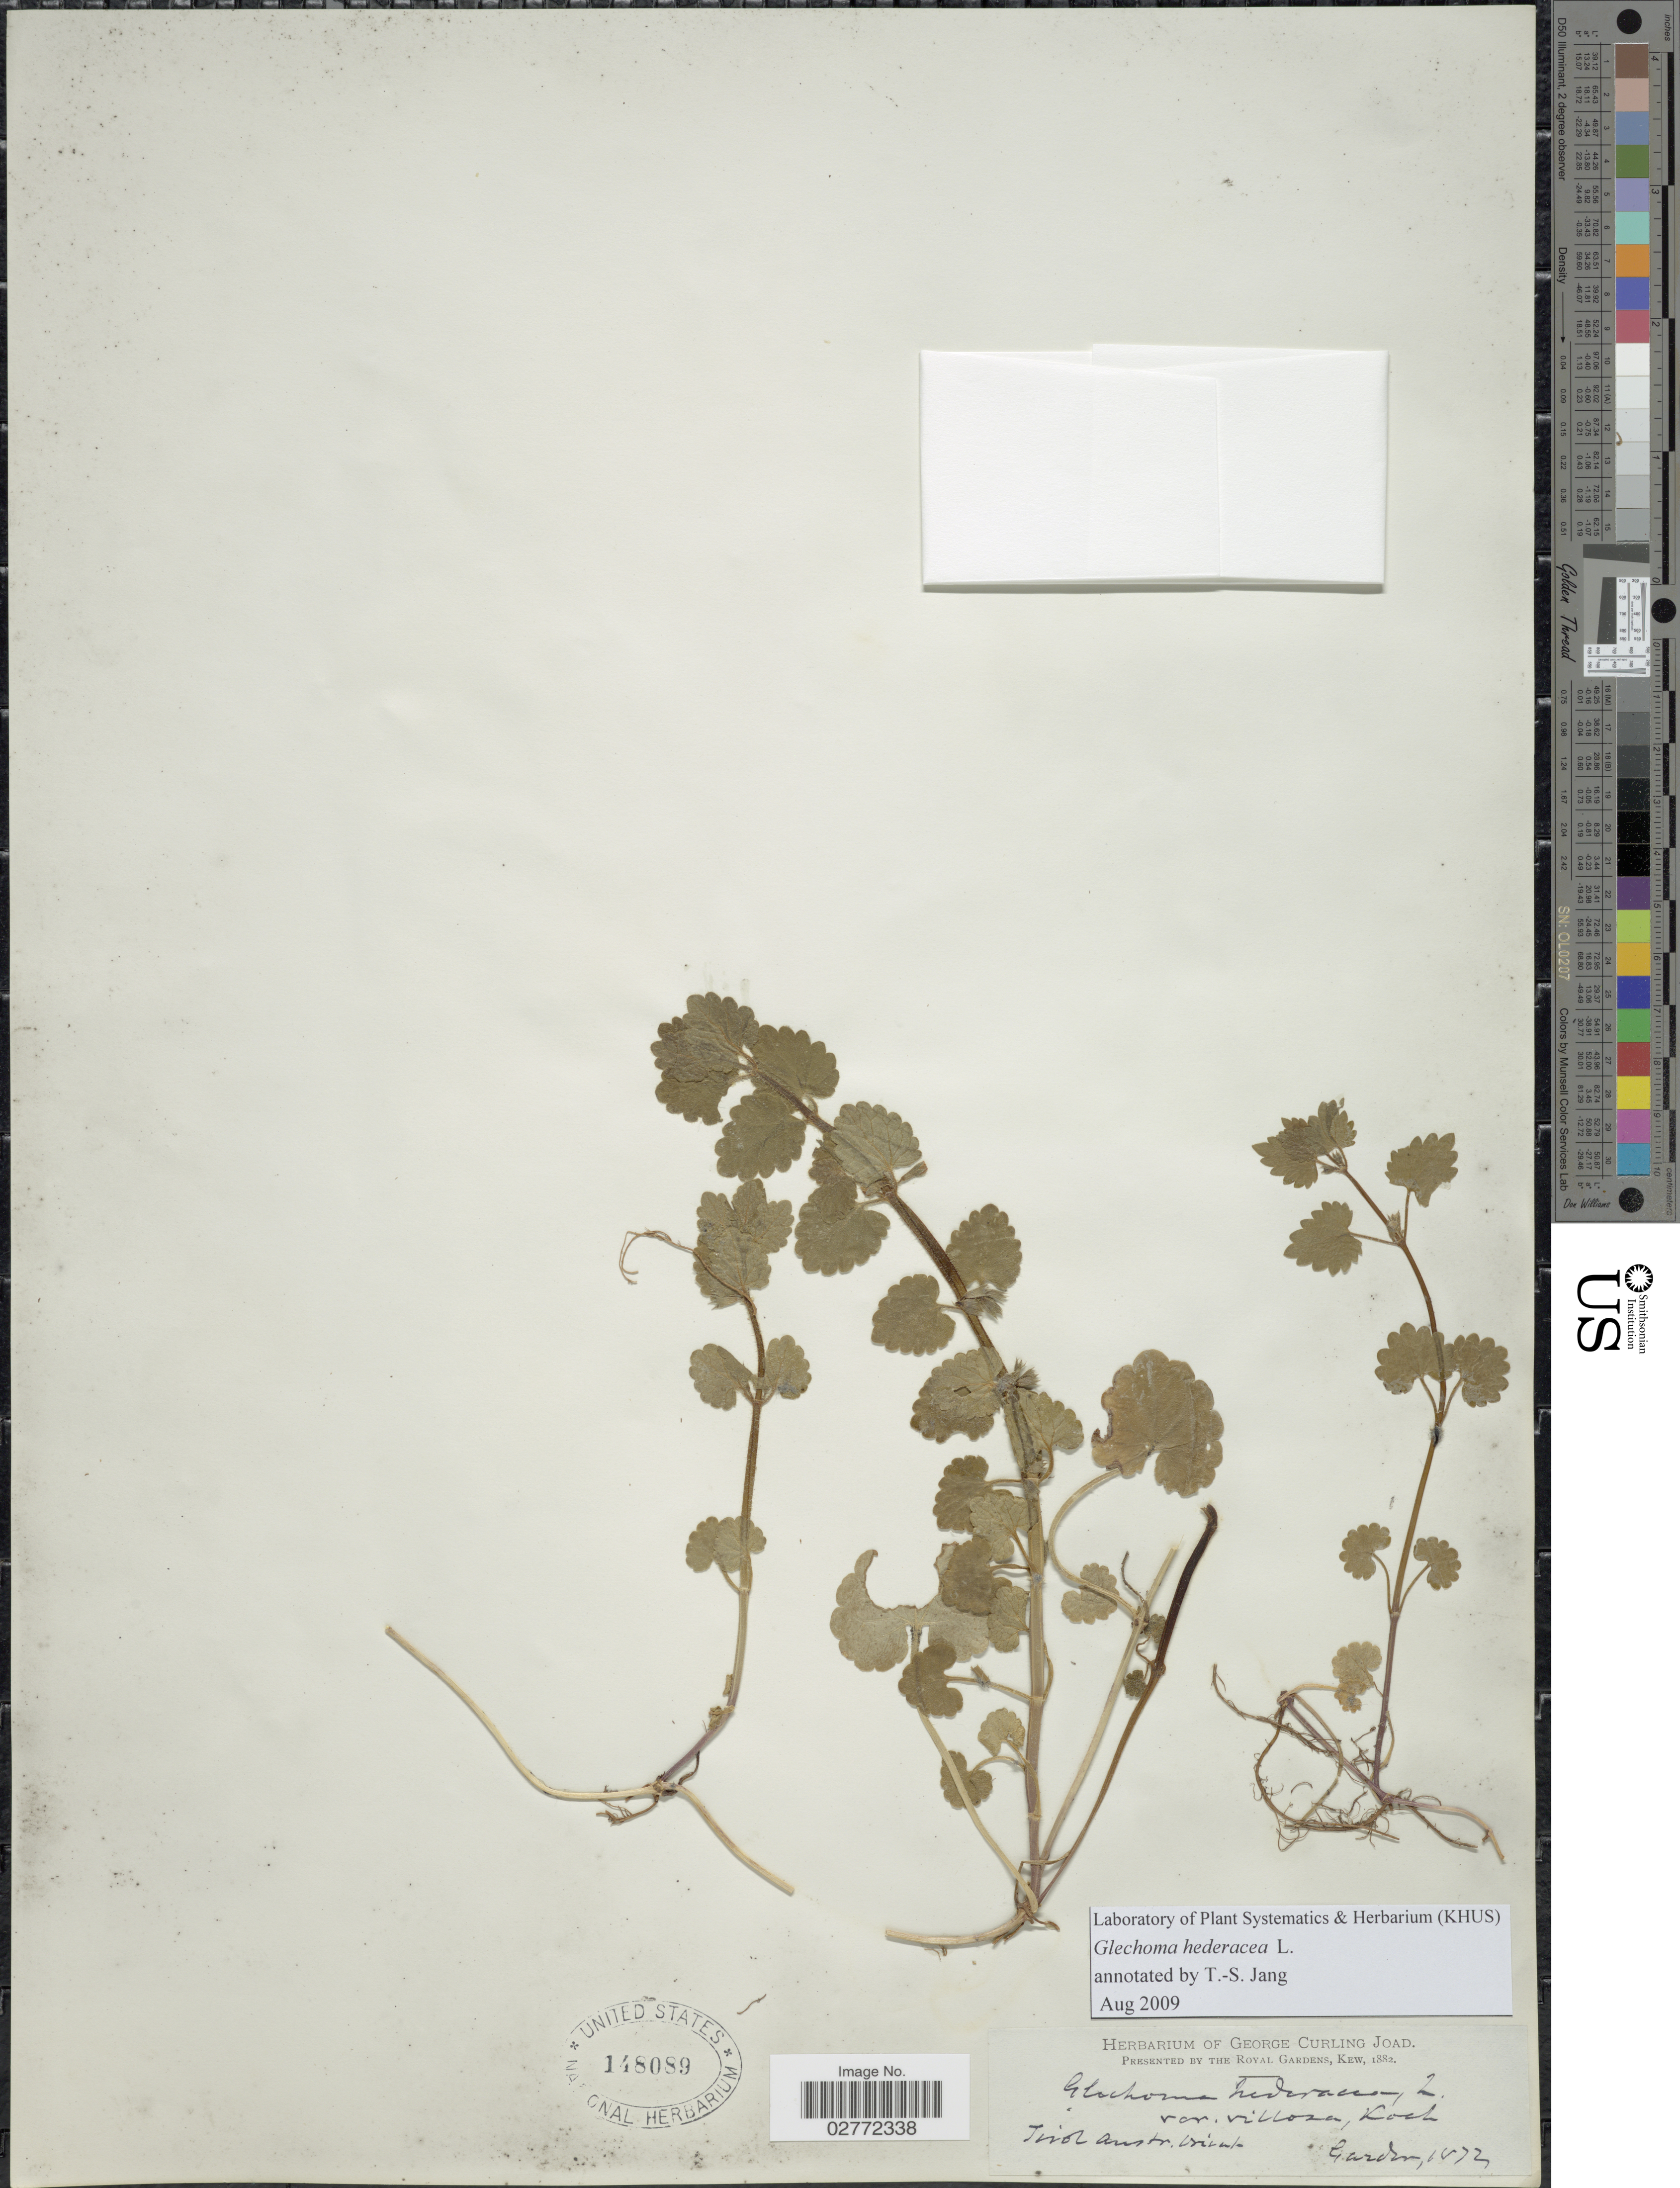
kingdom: Plantae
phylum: Tracheophyta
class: Magnoliopsida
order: Lamiales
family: Lamiaceae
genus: Glechoma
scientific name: Glechoma hederacea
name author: L.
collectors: -- Gardner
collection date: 1872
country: Austria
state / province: Tirol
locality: Triol austr. orient.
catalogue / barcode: US 148089